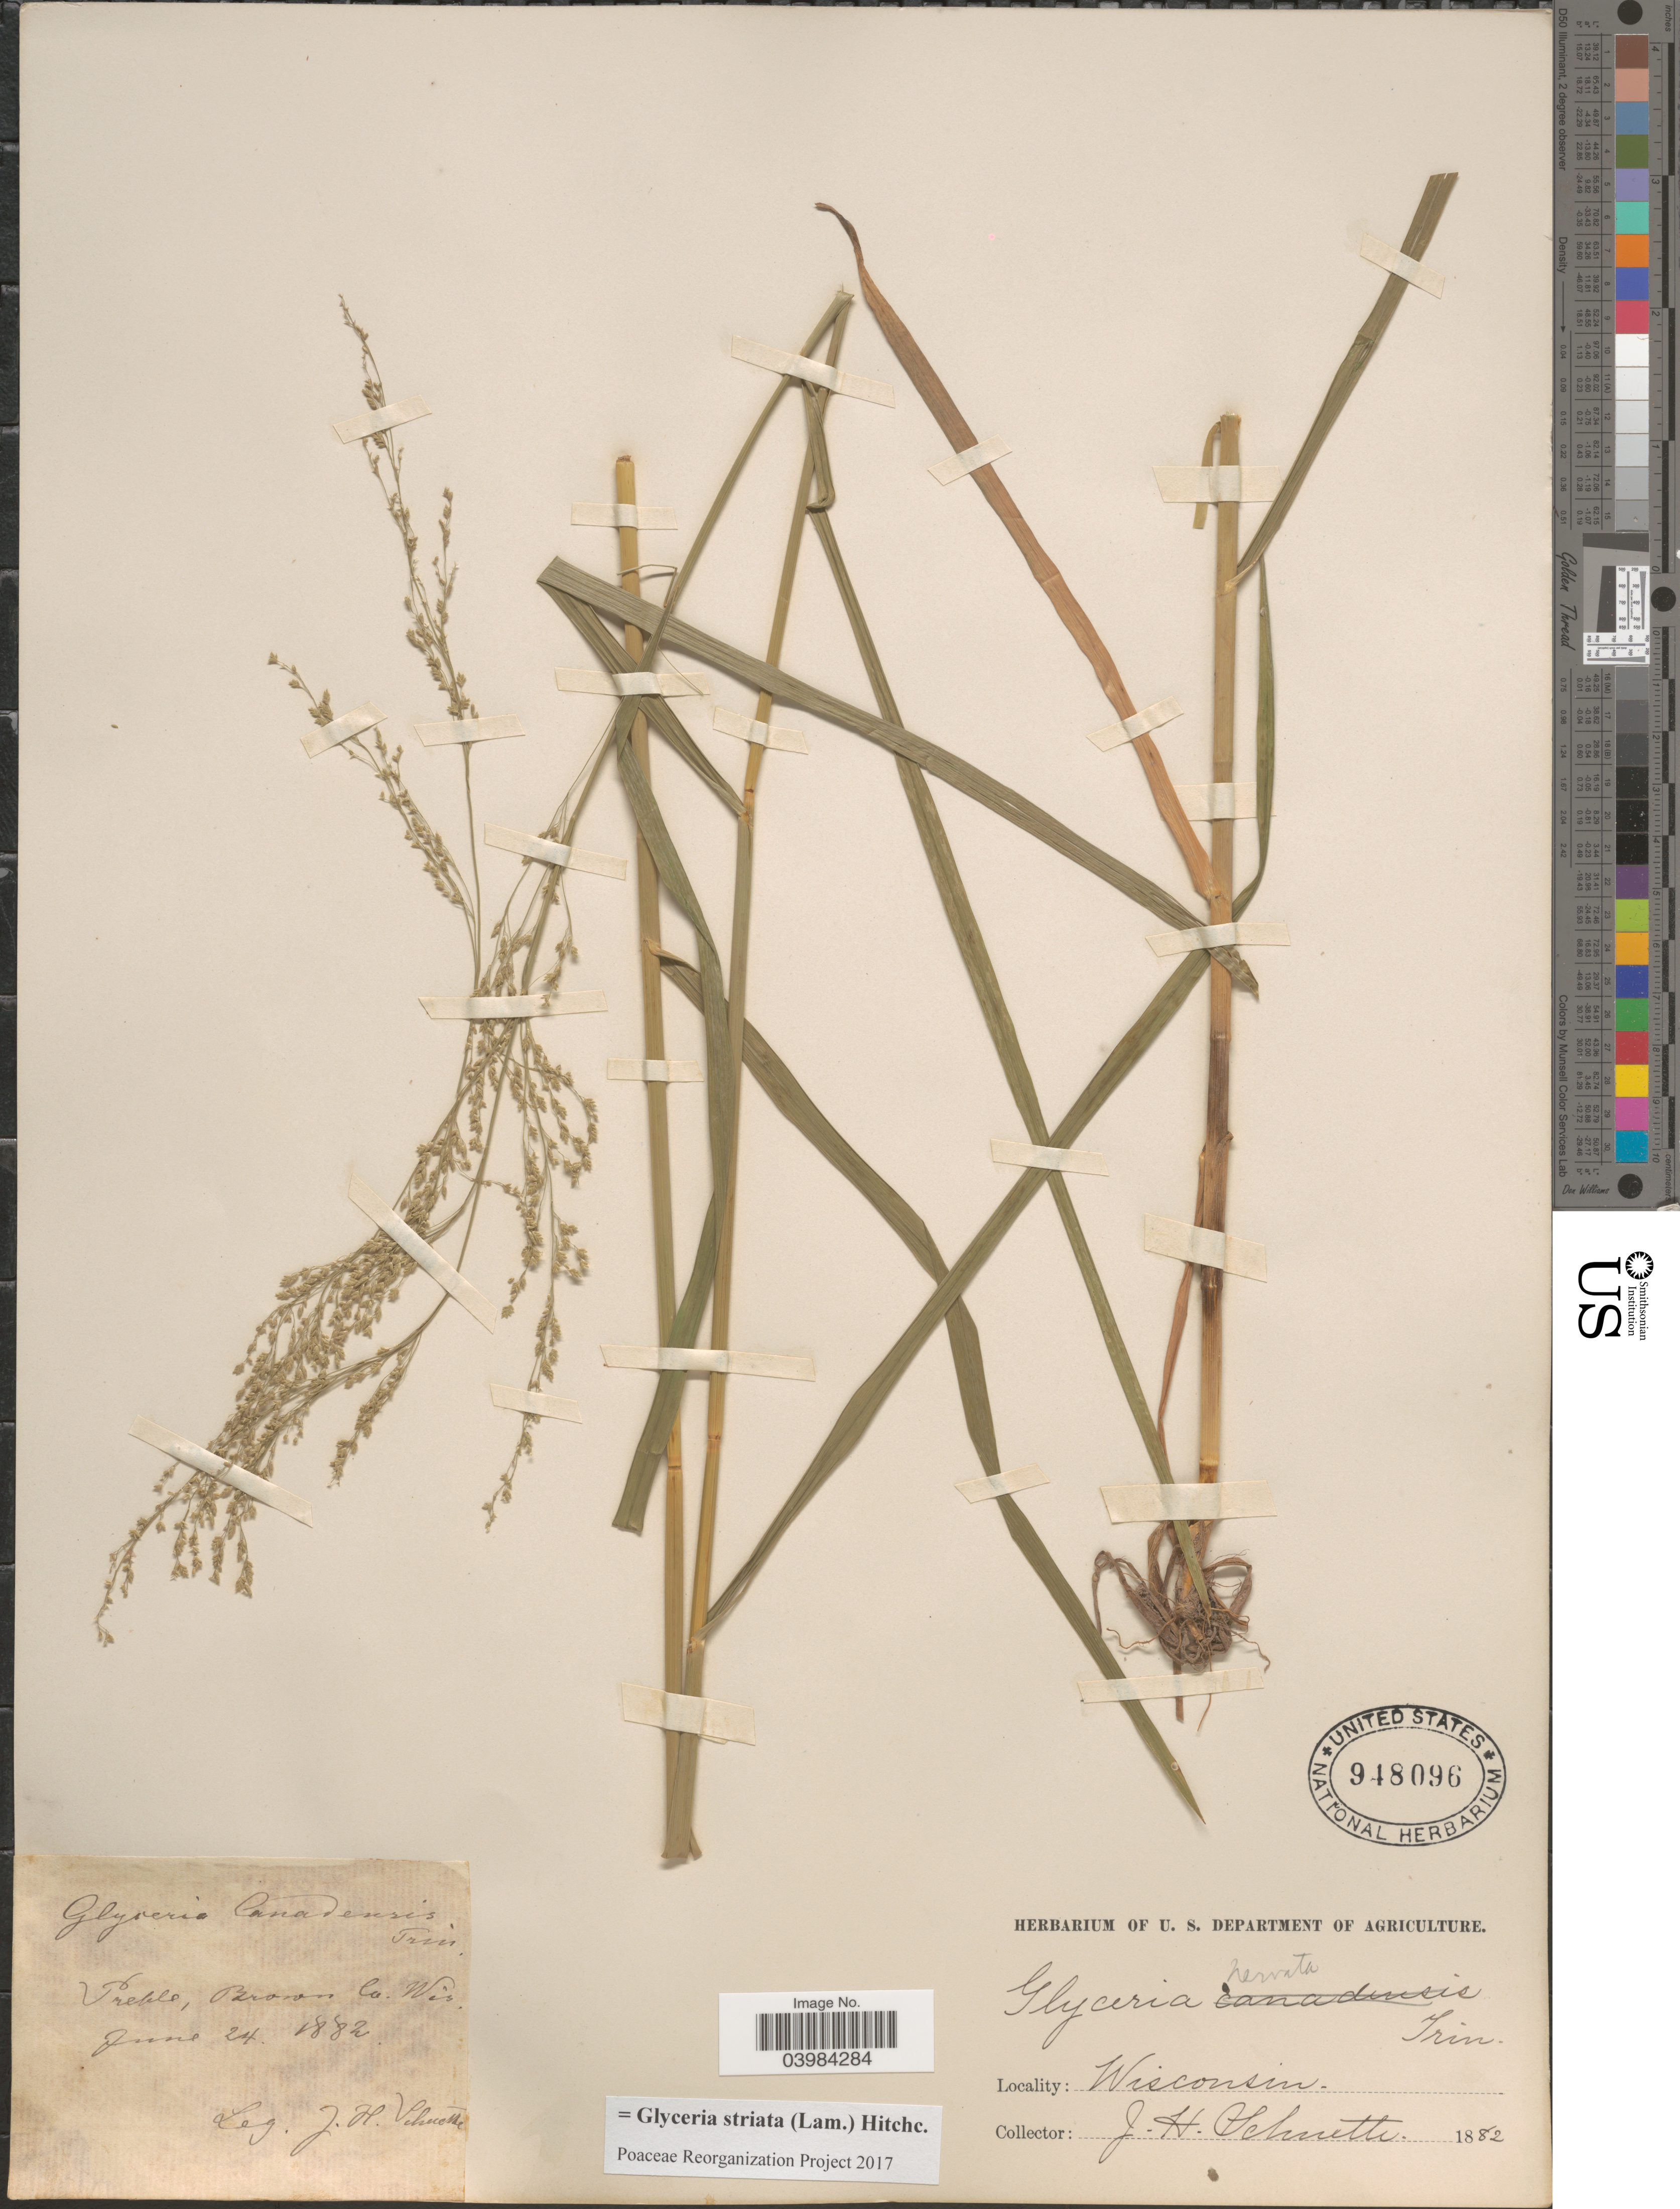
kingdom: Plantae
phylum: Tracheophyta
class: Liliopsida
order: Poales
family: Poaceae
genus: Glyceria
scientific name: Glyceria striata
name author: (Lam.) Hitchc.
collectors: J. H. Schuette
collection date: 1882-06-24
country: United States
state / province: Wisconsin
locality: Preble, Brown Co.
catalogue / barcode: US 948096